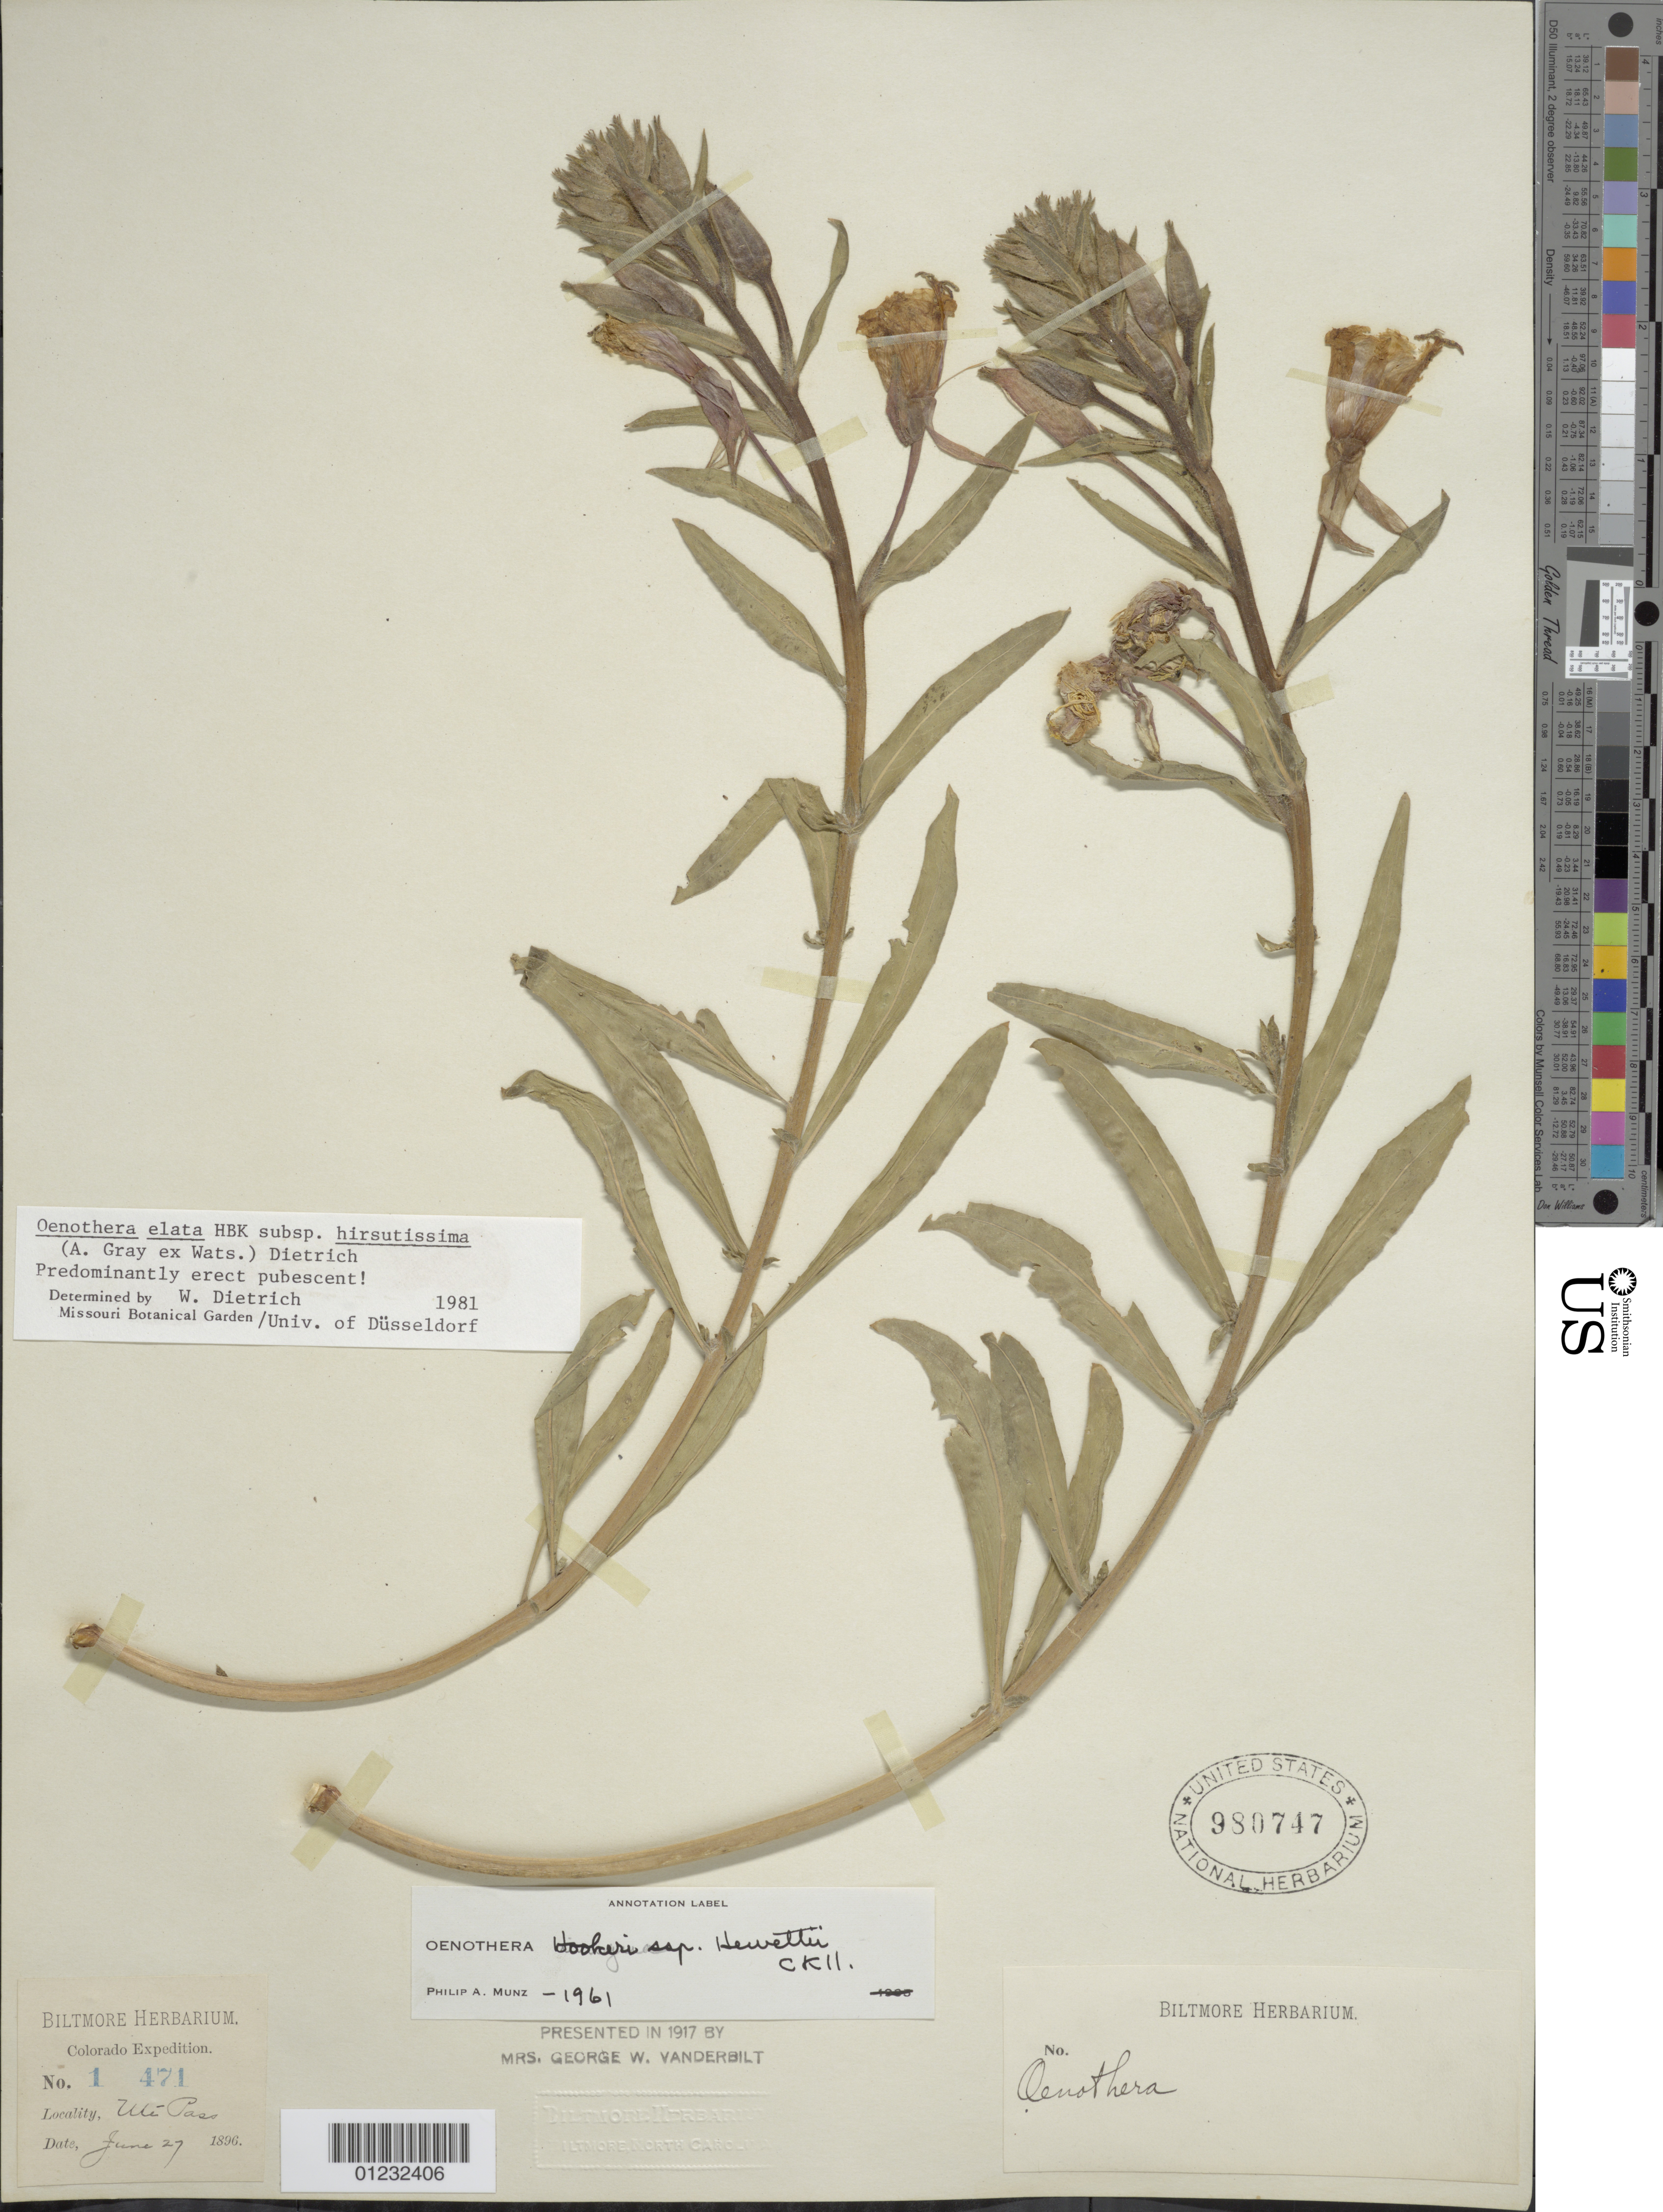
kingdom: Plantae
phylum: Tracheophyta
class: Magnoliopsida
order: Myrtales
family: Onagraceae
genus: Oenothera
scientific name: Oenothera elata subsp. hirsutissima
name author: (A. Gray ex S. Watson) W. Dietr.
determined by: Dietrich, W.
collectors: ex herb. Biltmore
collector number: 1 471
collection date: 1896-06-27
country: United States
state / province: Colorado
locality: Ute Paso.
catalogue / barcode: US 980747